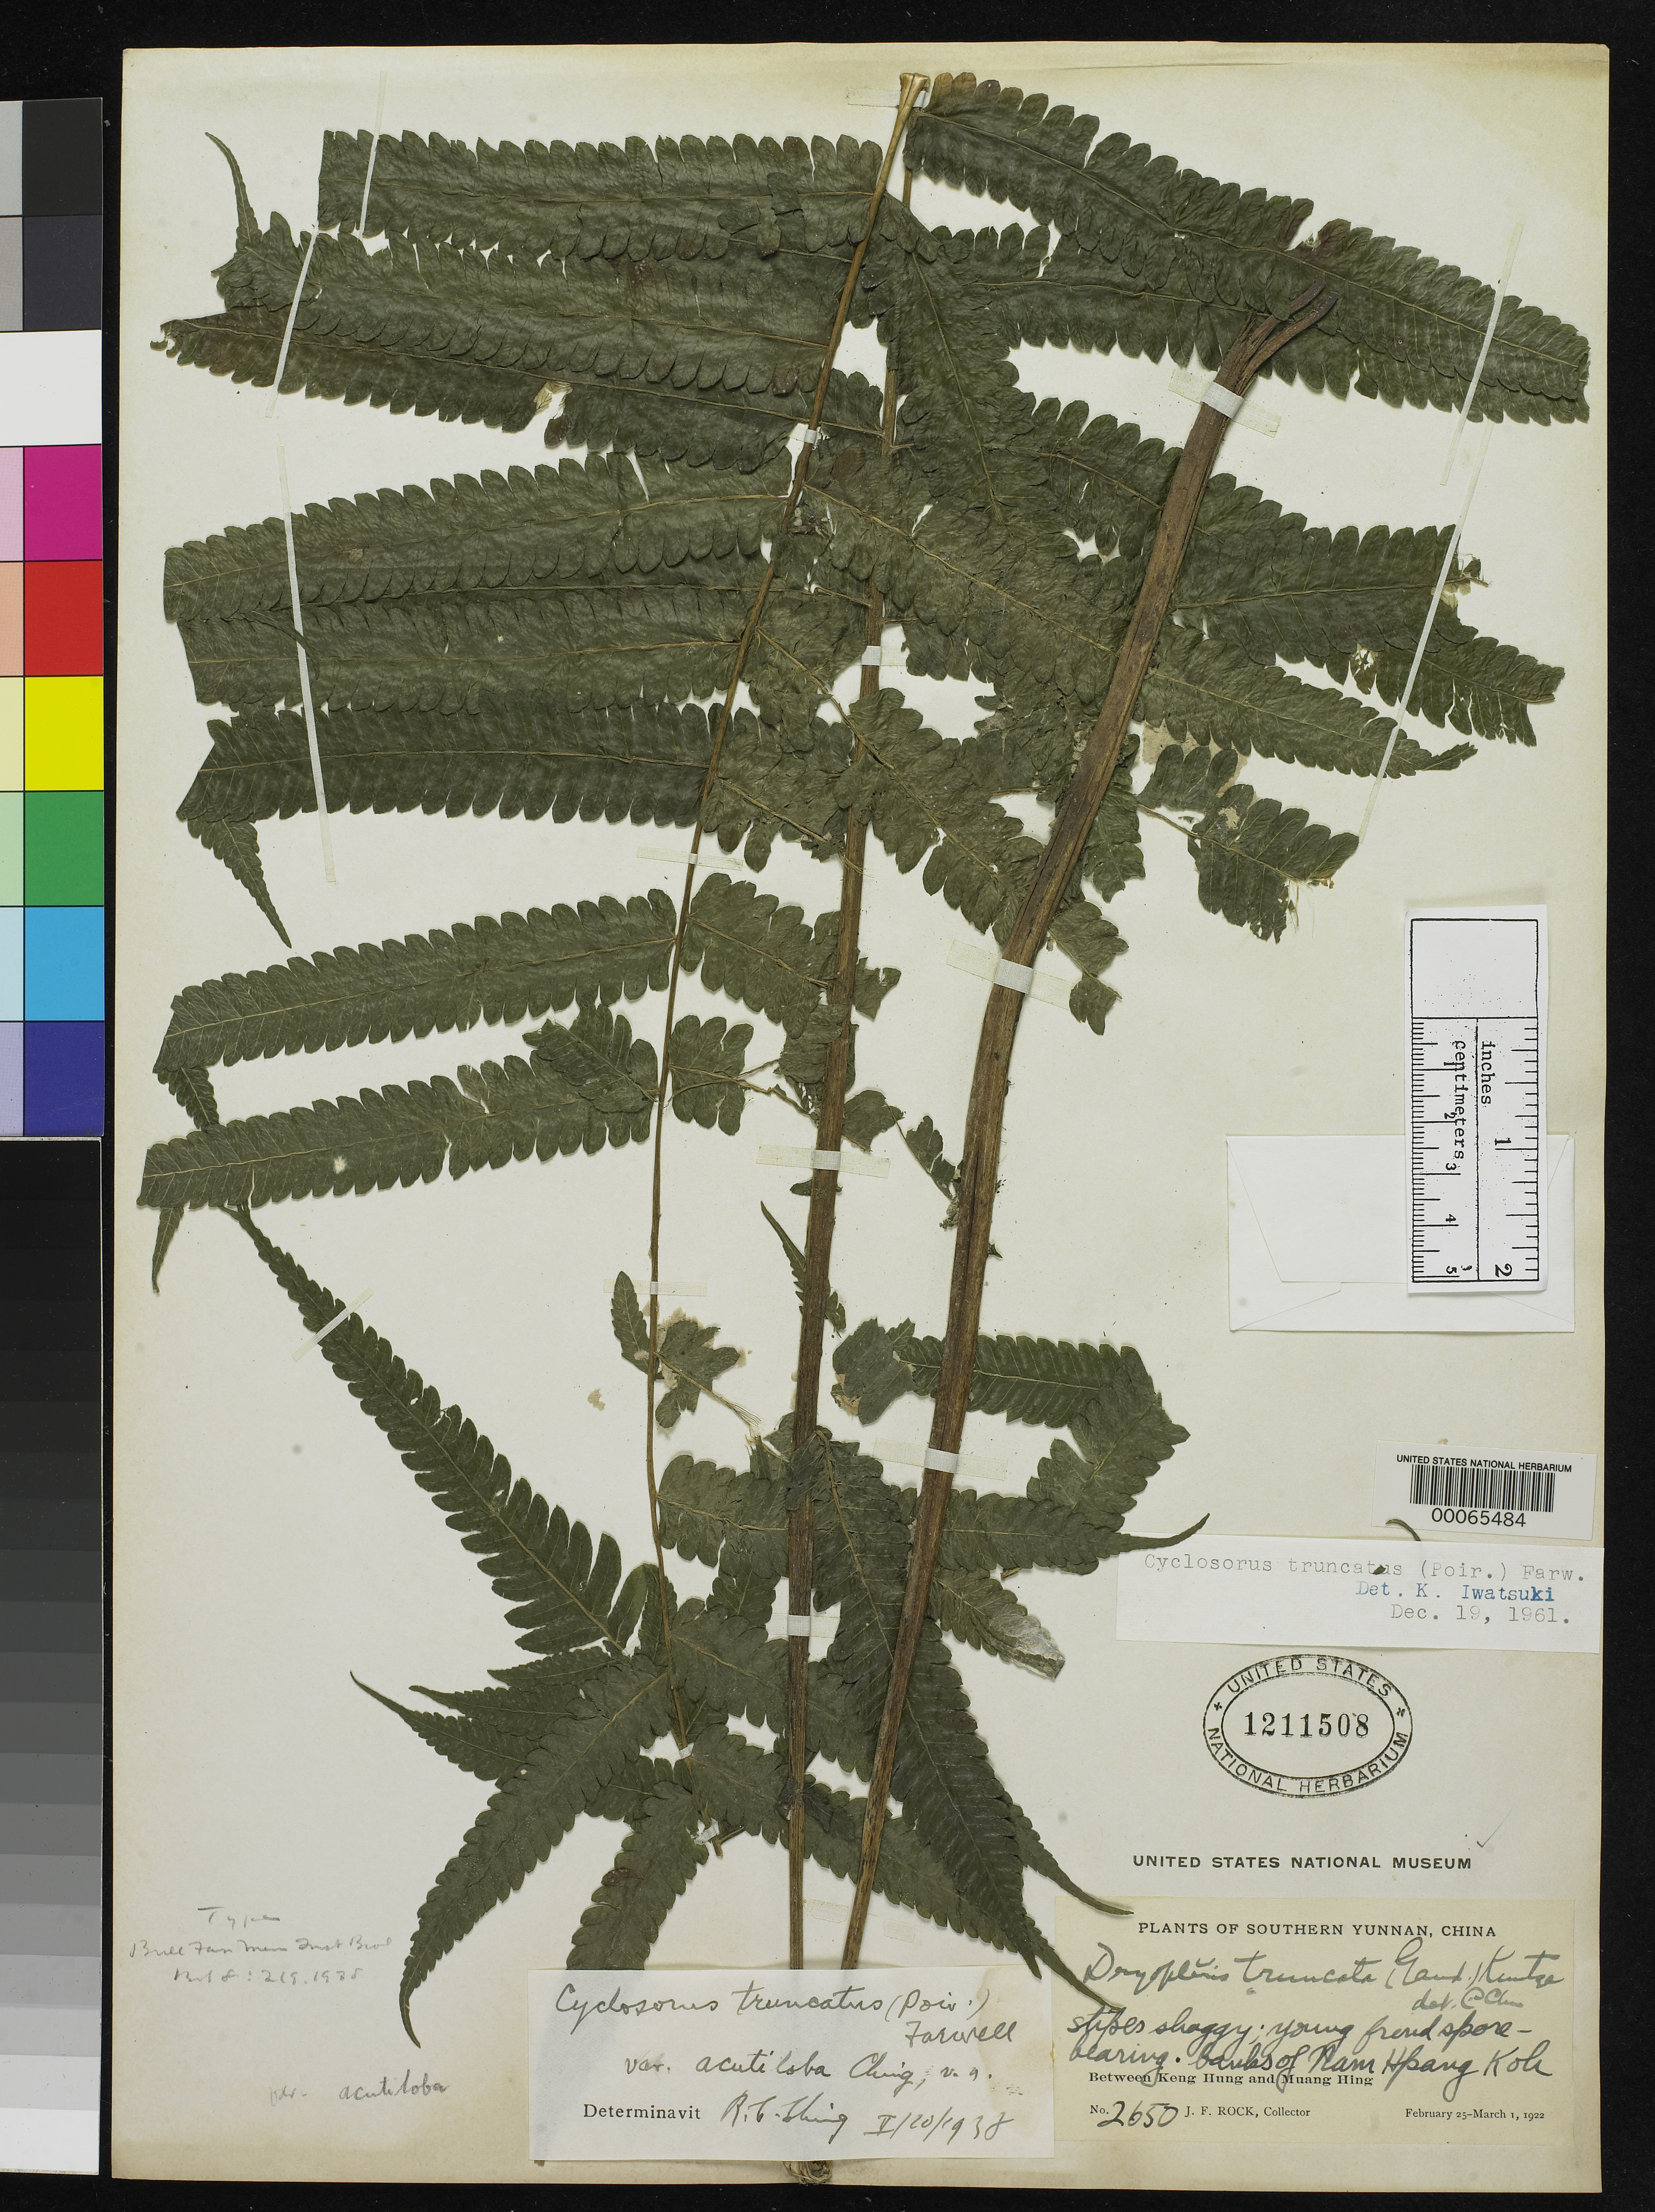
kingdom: Plantae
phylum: Tracheophyta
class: Polypodiopsida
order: Polypodiales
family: Thelypteridaceae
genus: Cyclosorus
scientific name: Cyclosorus truncatus var. acutilobus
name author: Ching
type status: Holotype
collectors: J. F. Rock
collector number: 2650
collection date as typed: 25 Feb 1922 to 01 Mar 1922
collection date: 1922-02-25/1922-03-01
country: China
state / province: Yunnan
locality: Banks of Nam Hpang Koh, between Keng Hung & Muang Hing.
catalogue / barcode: US 1211508